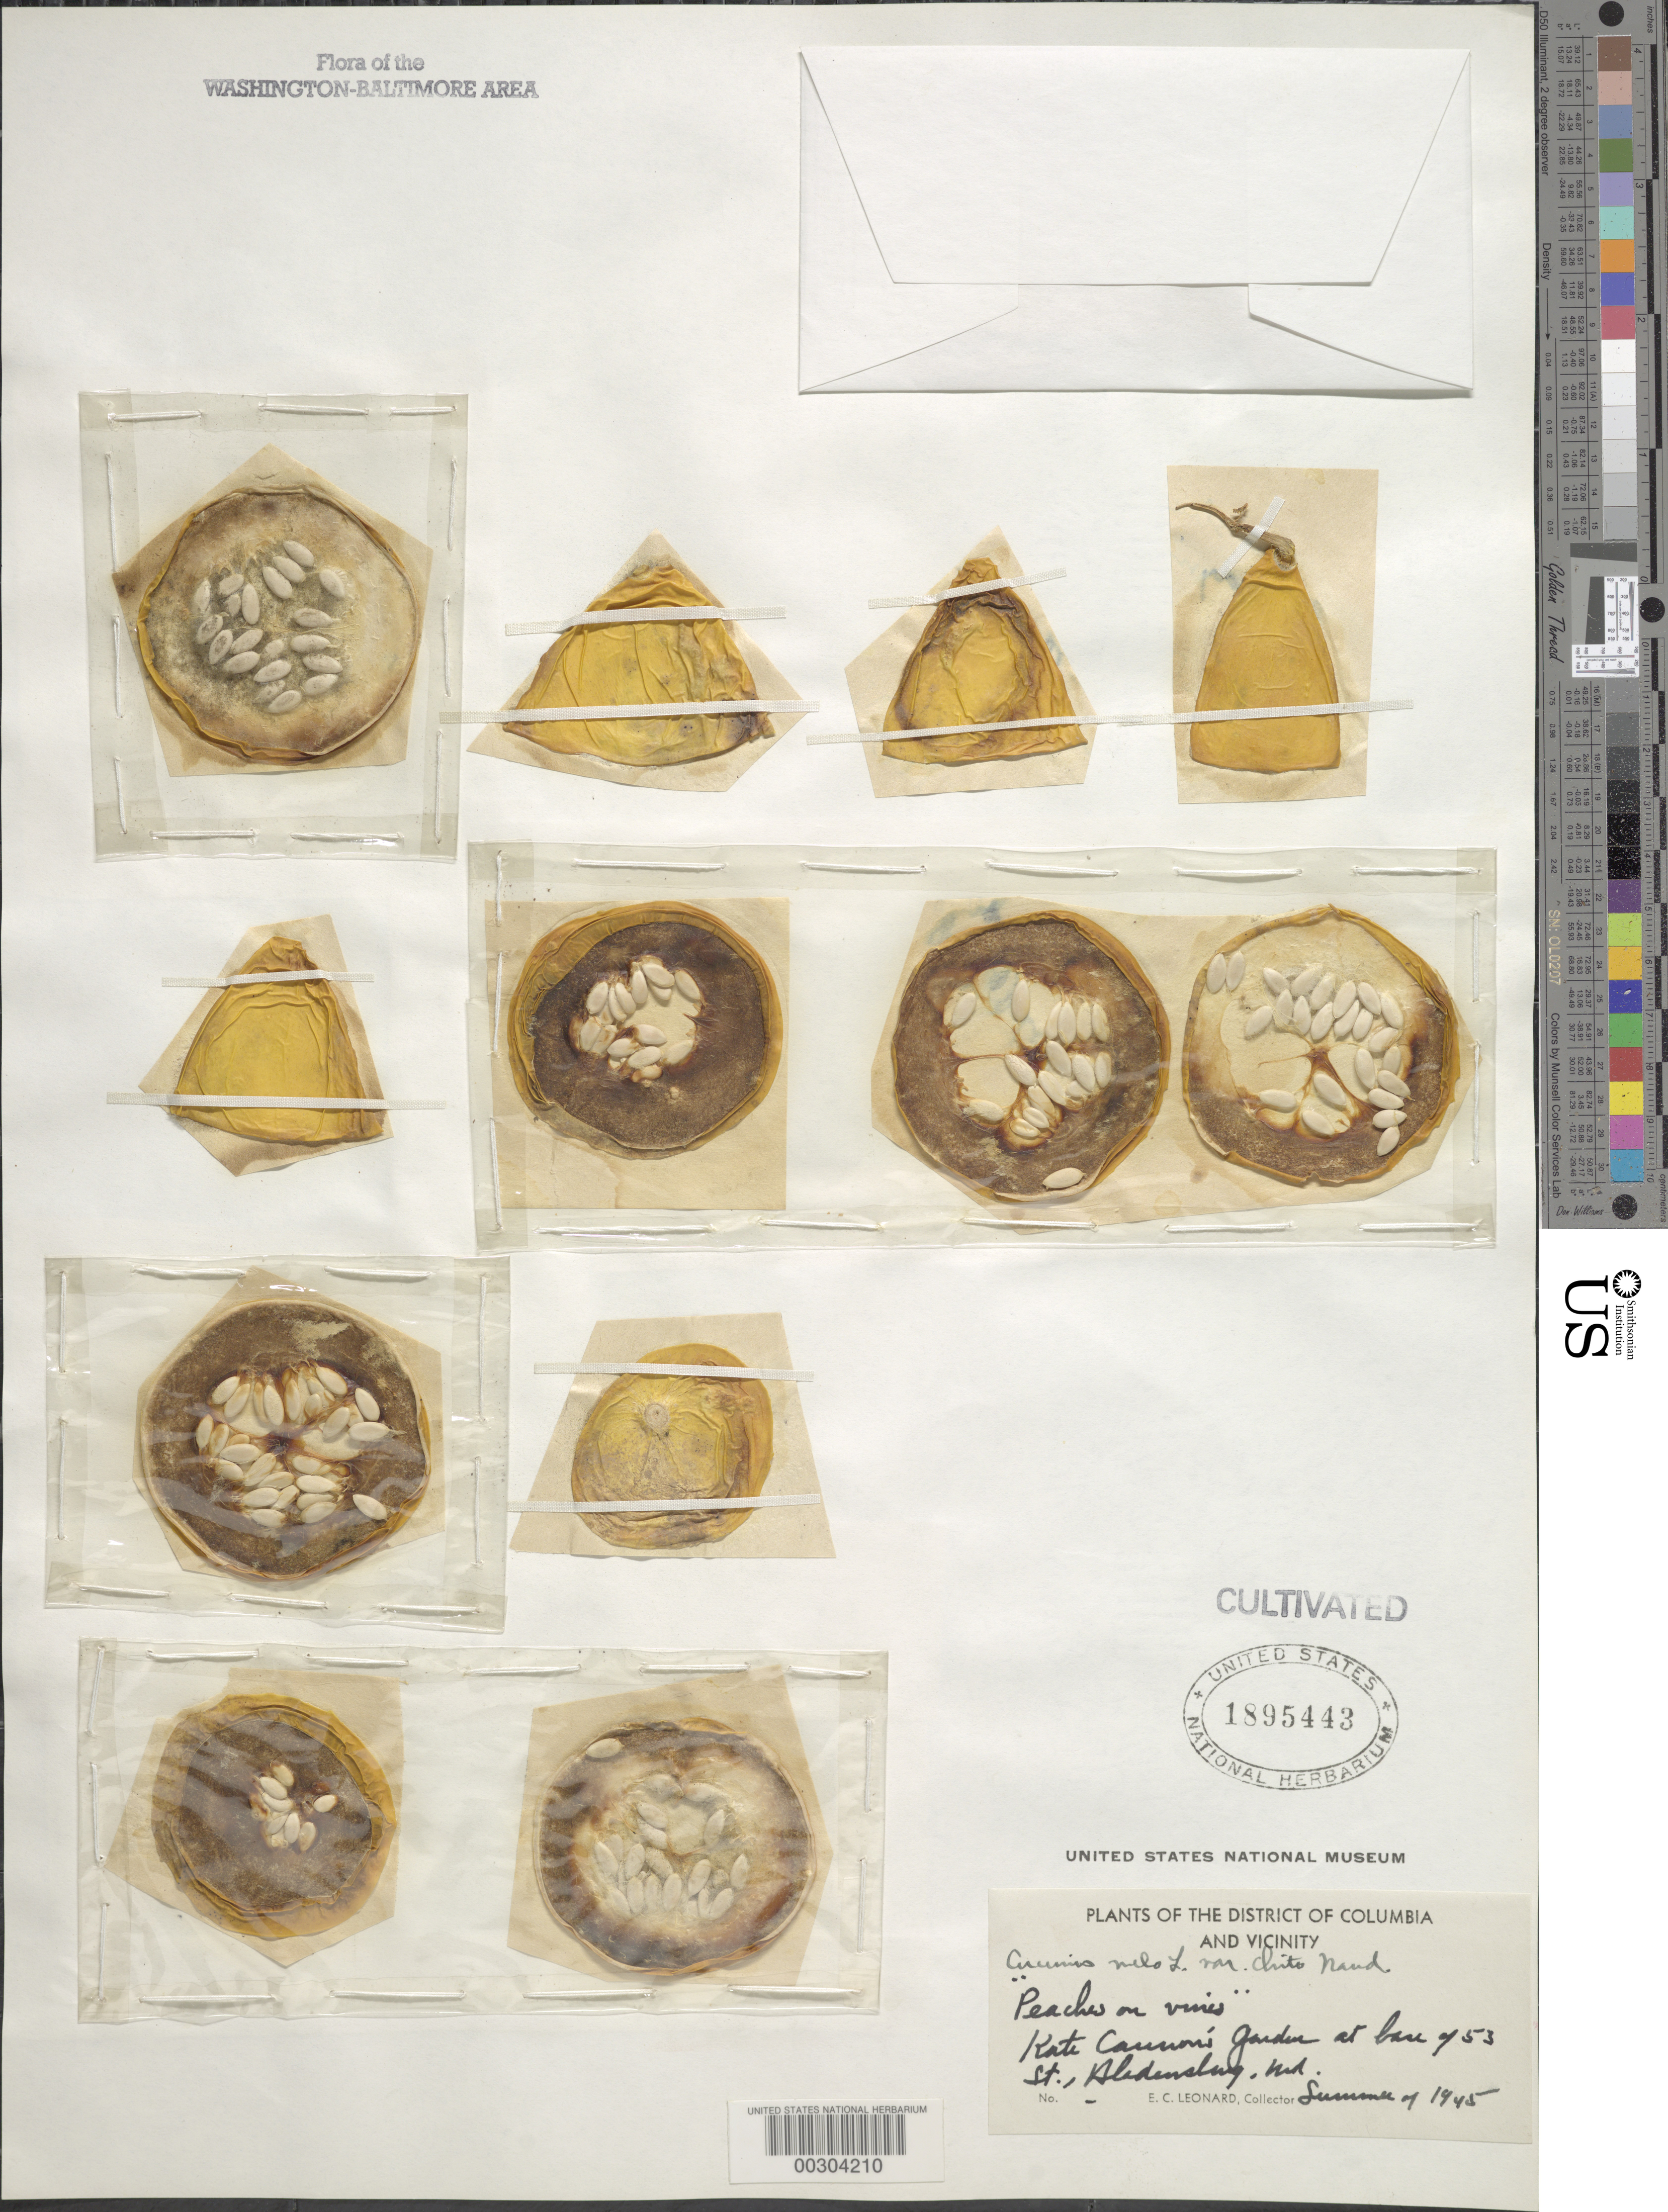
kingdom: Plantae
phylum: Tracheophyta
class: Magnoliopsida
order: Cucurbitales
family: Cucurbitaceae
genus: Cucumis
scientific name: Cucumis melo var. chito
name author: (C. Morren) Naudin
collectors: E. C. Leonard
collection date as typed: Sum 1945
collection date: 1945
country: United States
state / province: Maryland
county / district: Prince George's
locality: Bladensburg, at base of 53 St, Kate Cannon's garden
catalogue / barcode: US 1895443